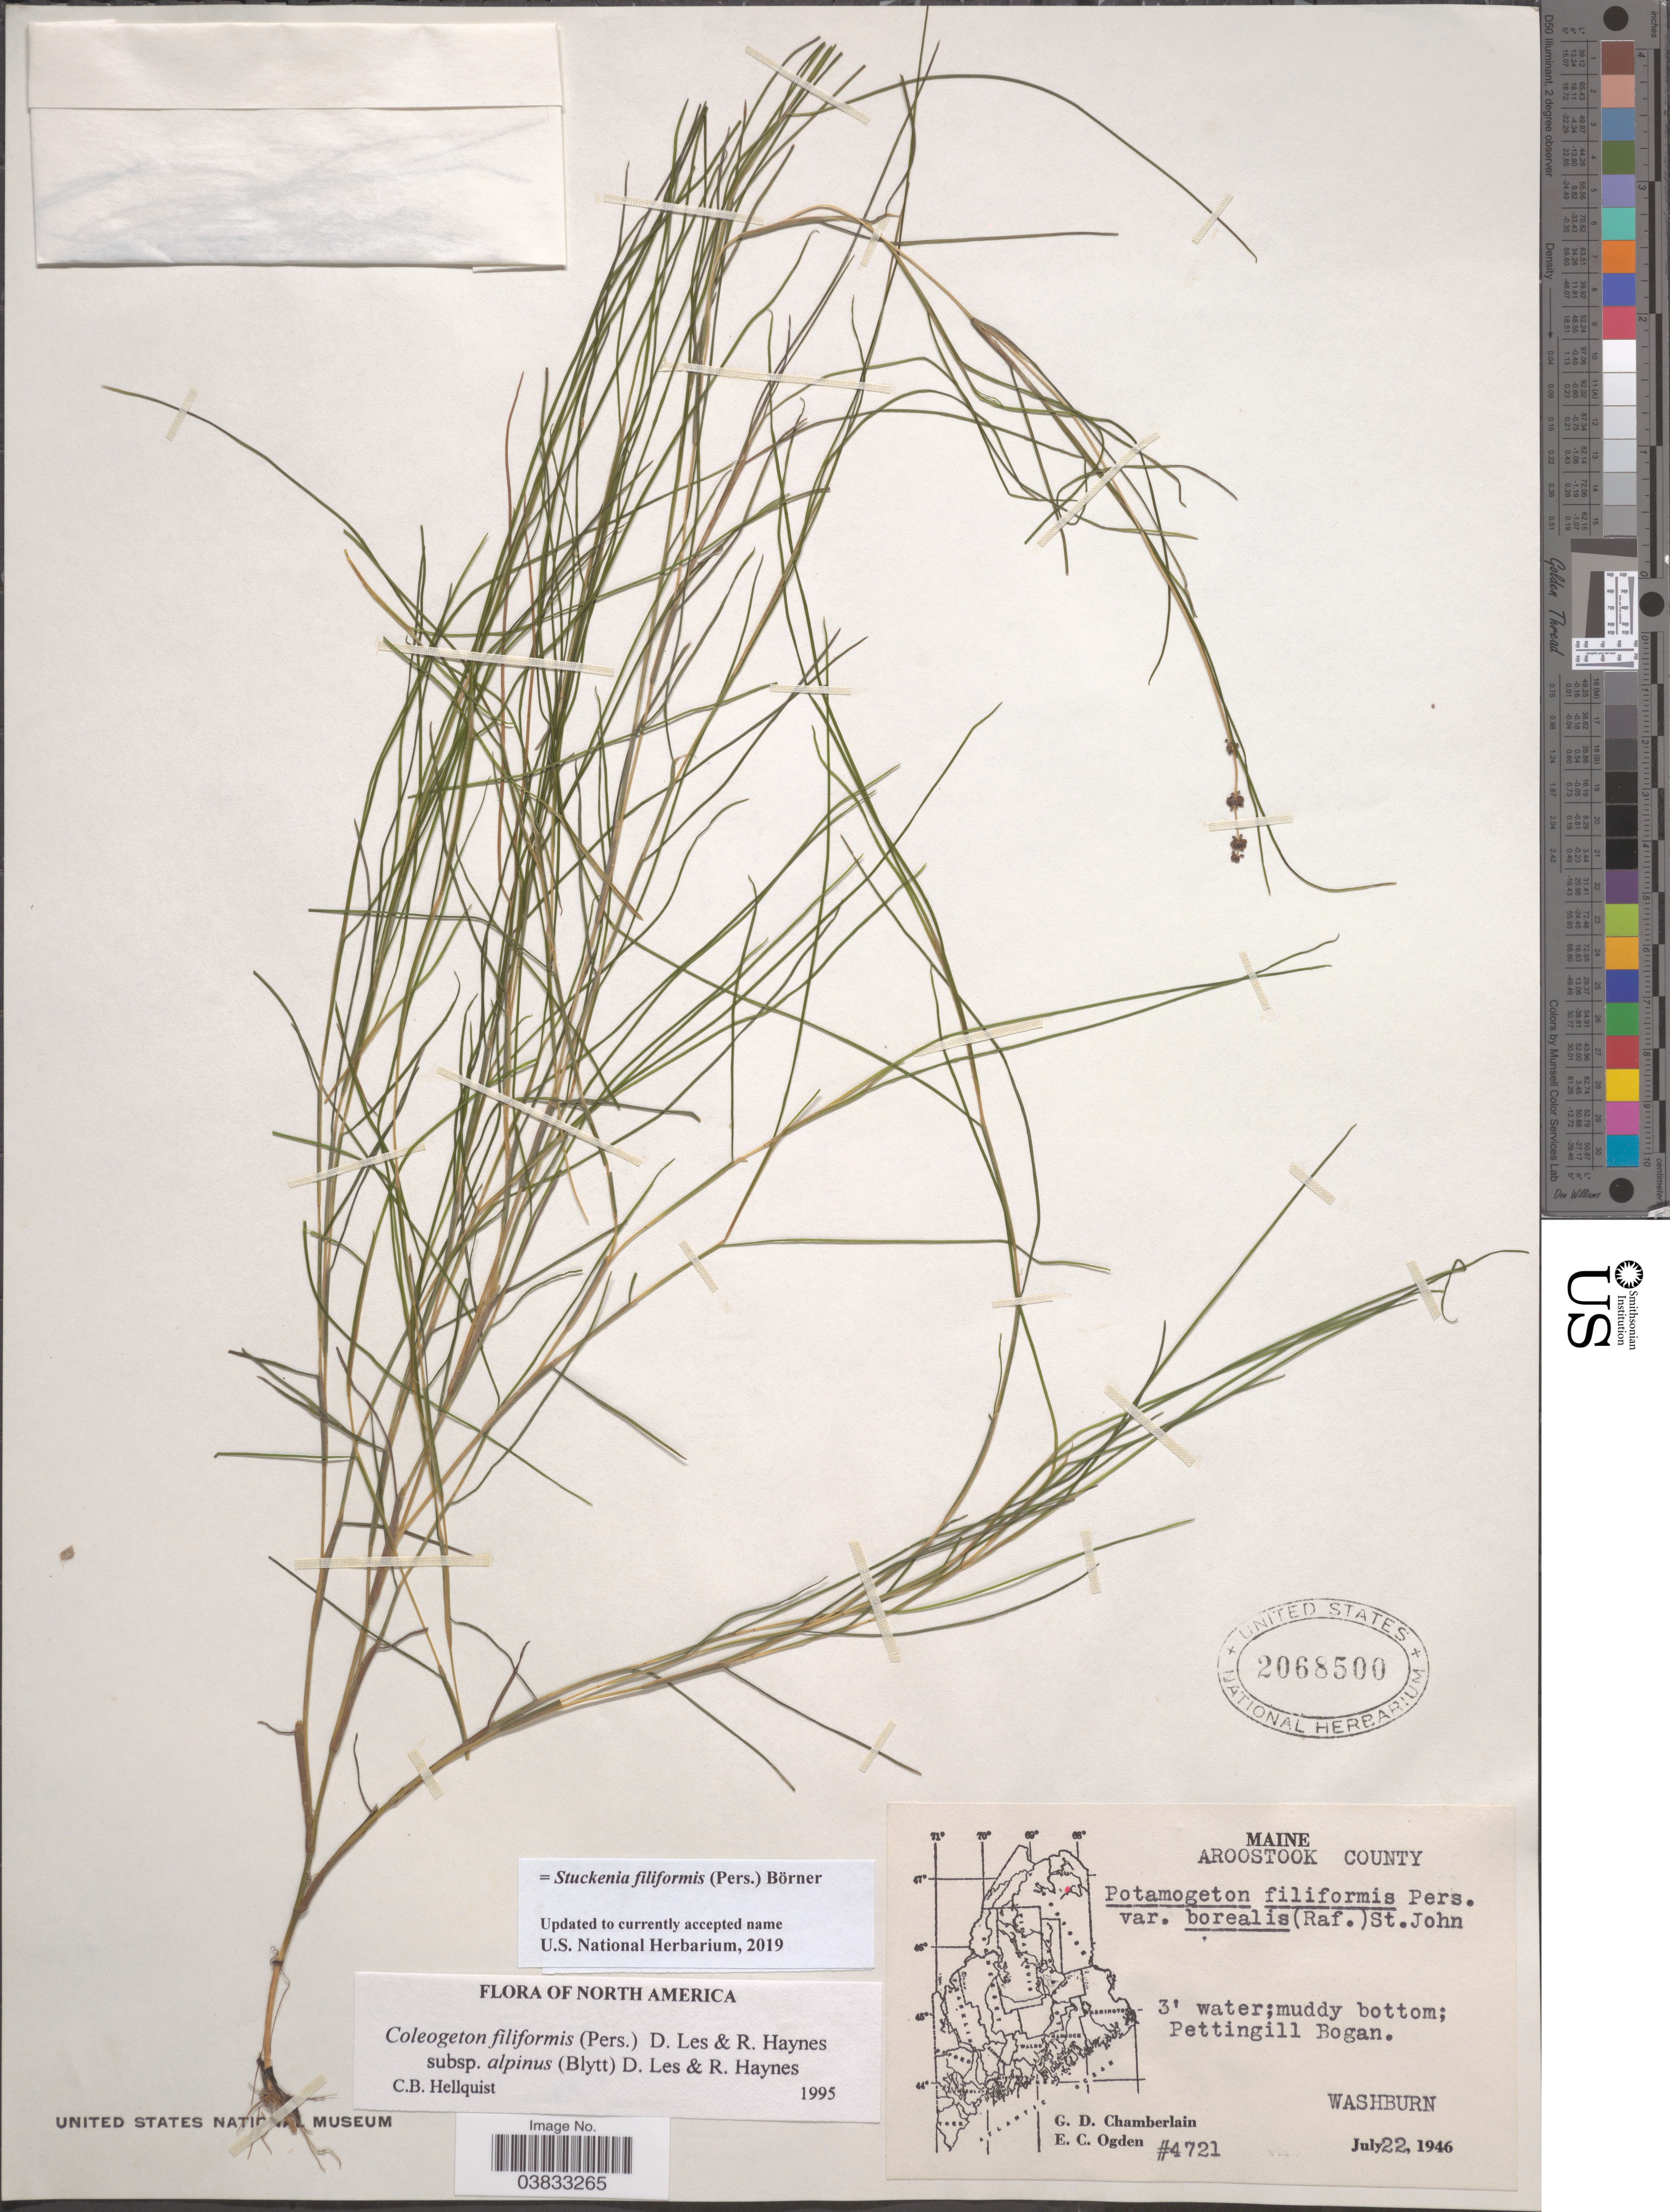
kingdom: Plantae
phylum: Tracheophyta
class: Liliopsida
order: Alismatales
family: Potamogetonaceae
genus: Stuckenia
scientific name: Stuckenia filiformis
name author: (Pers.) Börner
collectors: G. D. Chamberlain & E. Ogden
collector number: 4721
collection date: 1946-07-22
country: United States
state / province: Maine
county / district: Aroostook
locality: Pettingill Bogan. Washburn.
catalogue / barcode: US 2068500